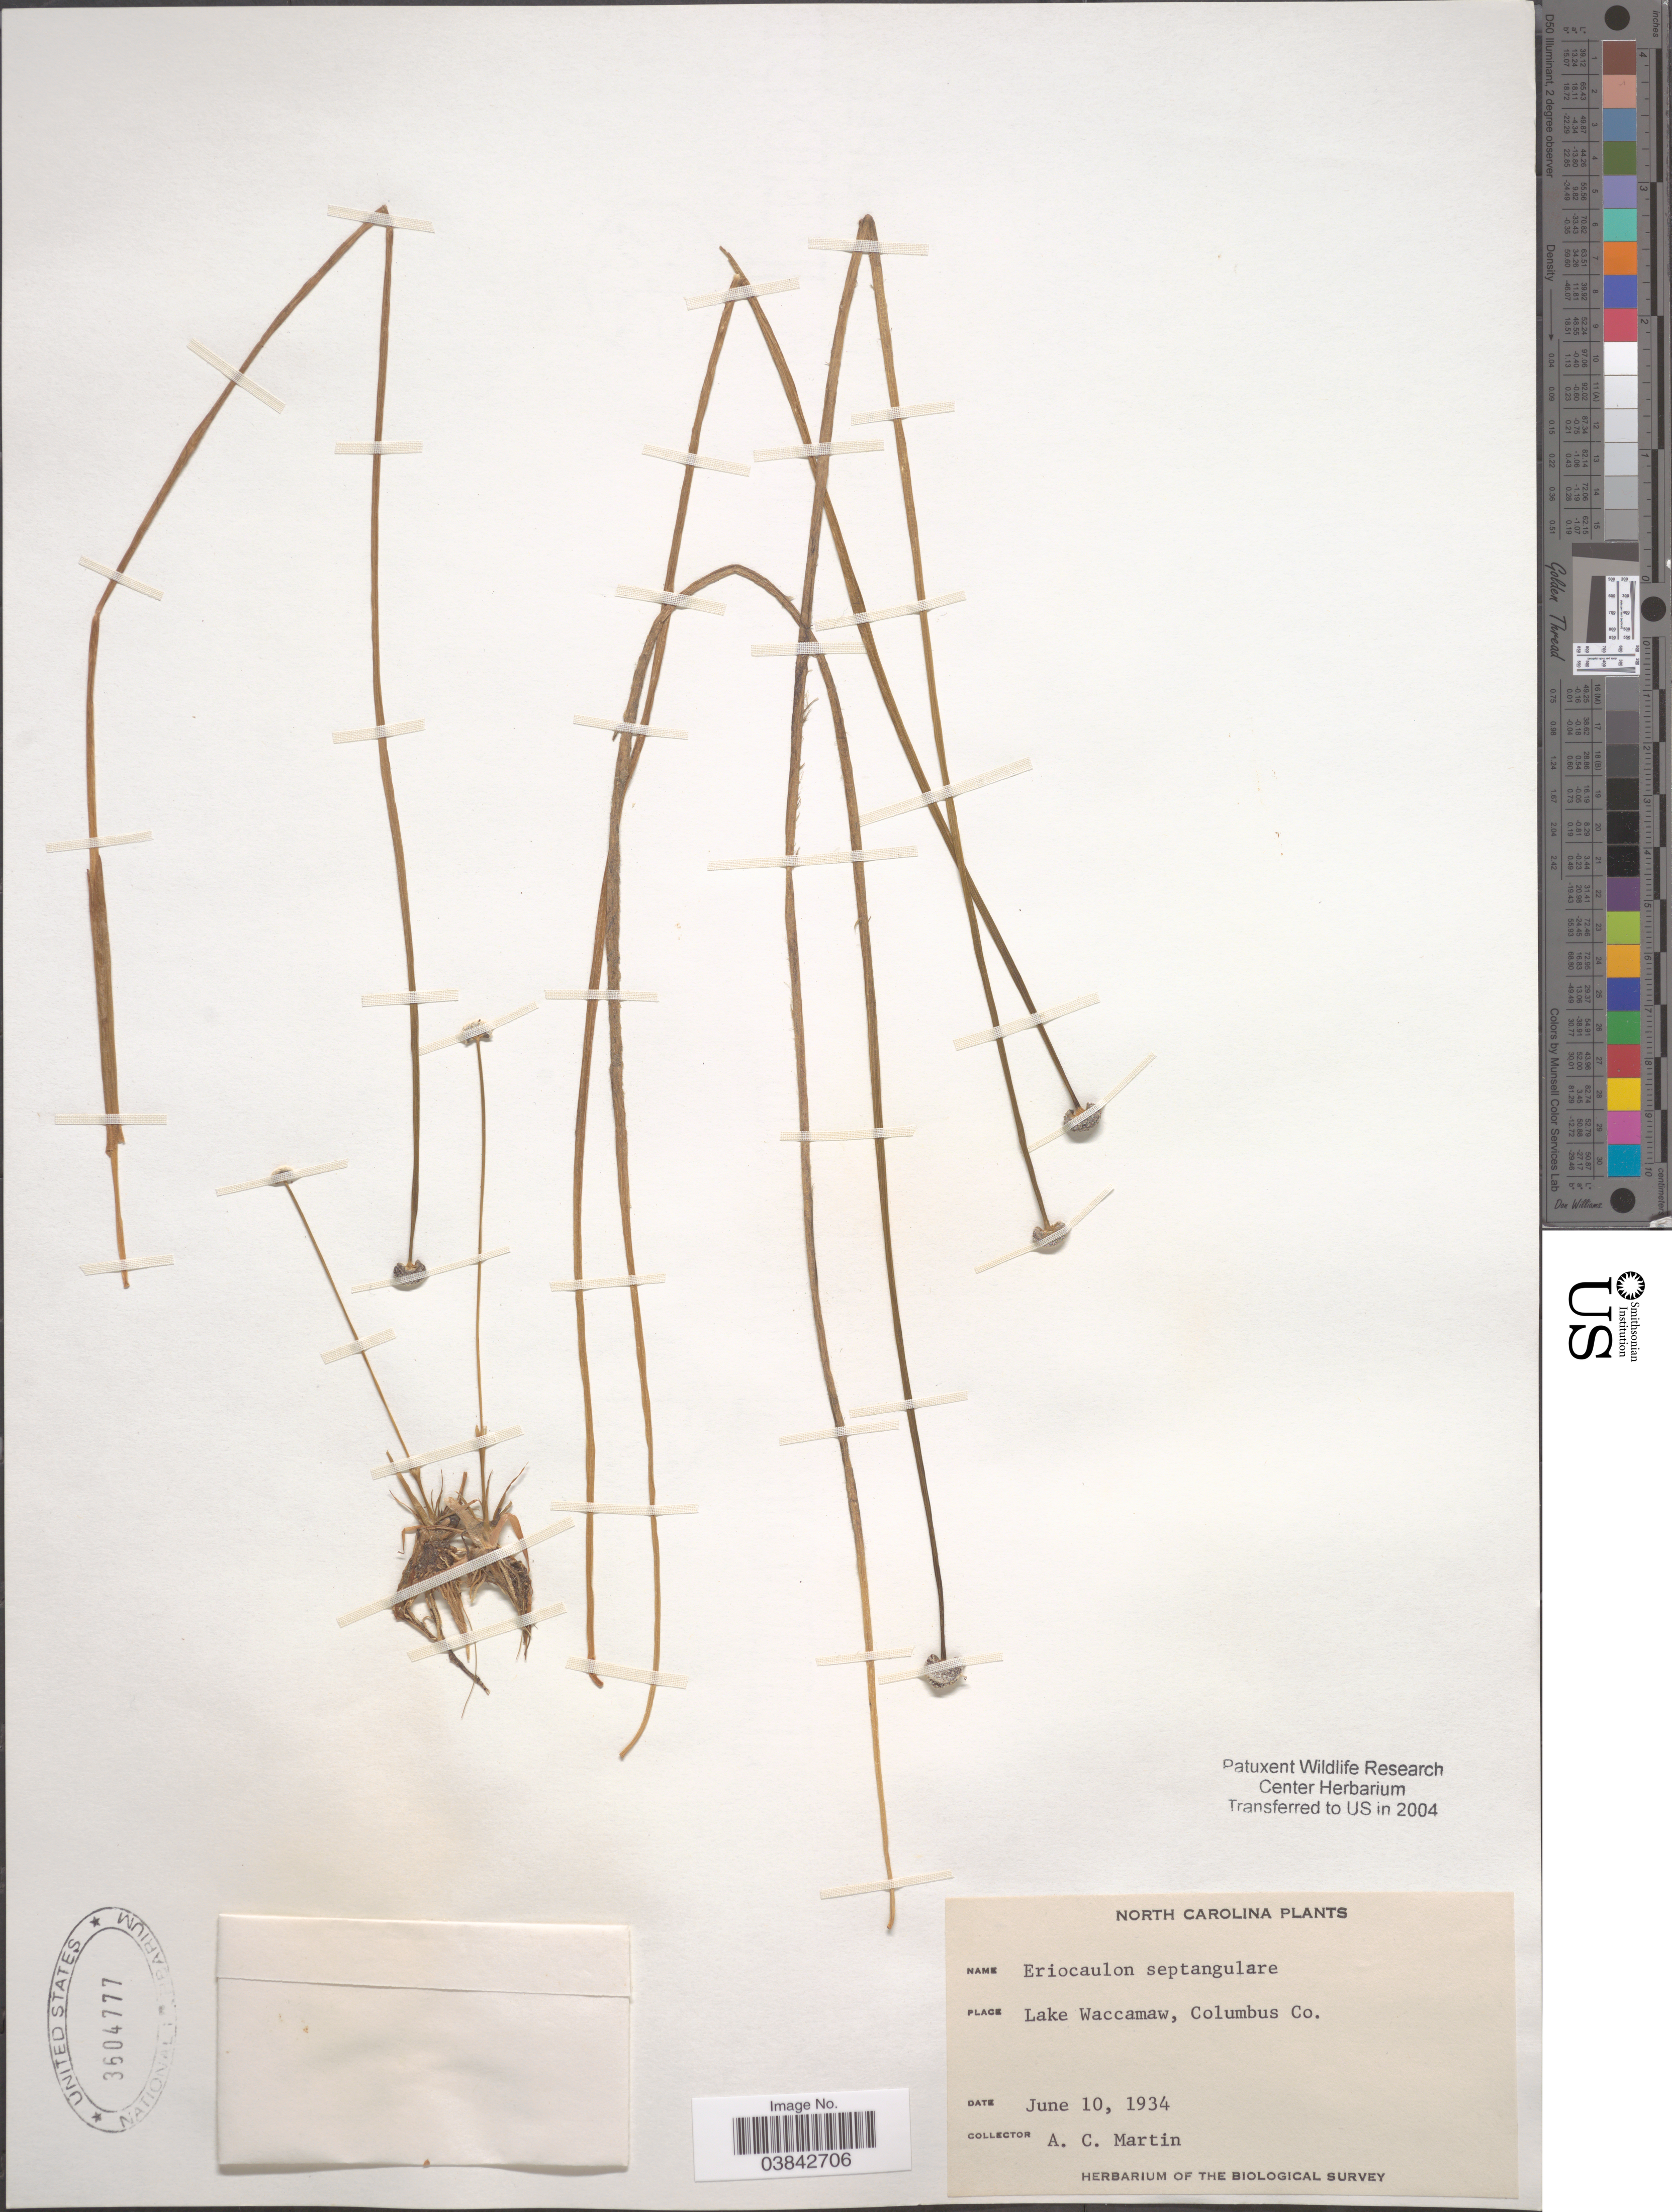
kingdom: Plantae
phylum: Tracheophyta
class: Liliopsida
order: Poales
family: Eriocaulaceae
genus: Eriocaulon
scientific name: Eriocaulon aquaticum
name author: (Hill) Druce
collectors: A. C. Martin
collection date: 1934-06-10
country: United States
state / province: North Carolina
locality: Lake Waccamaw, Columbus Co.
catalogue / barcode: US 3604777